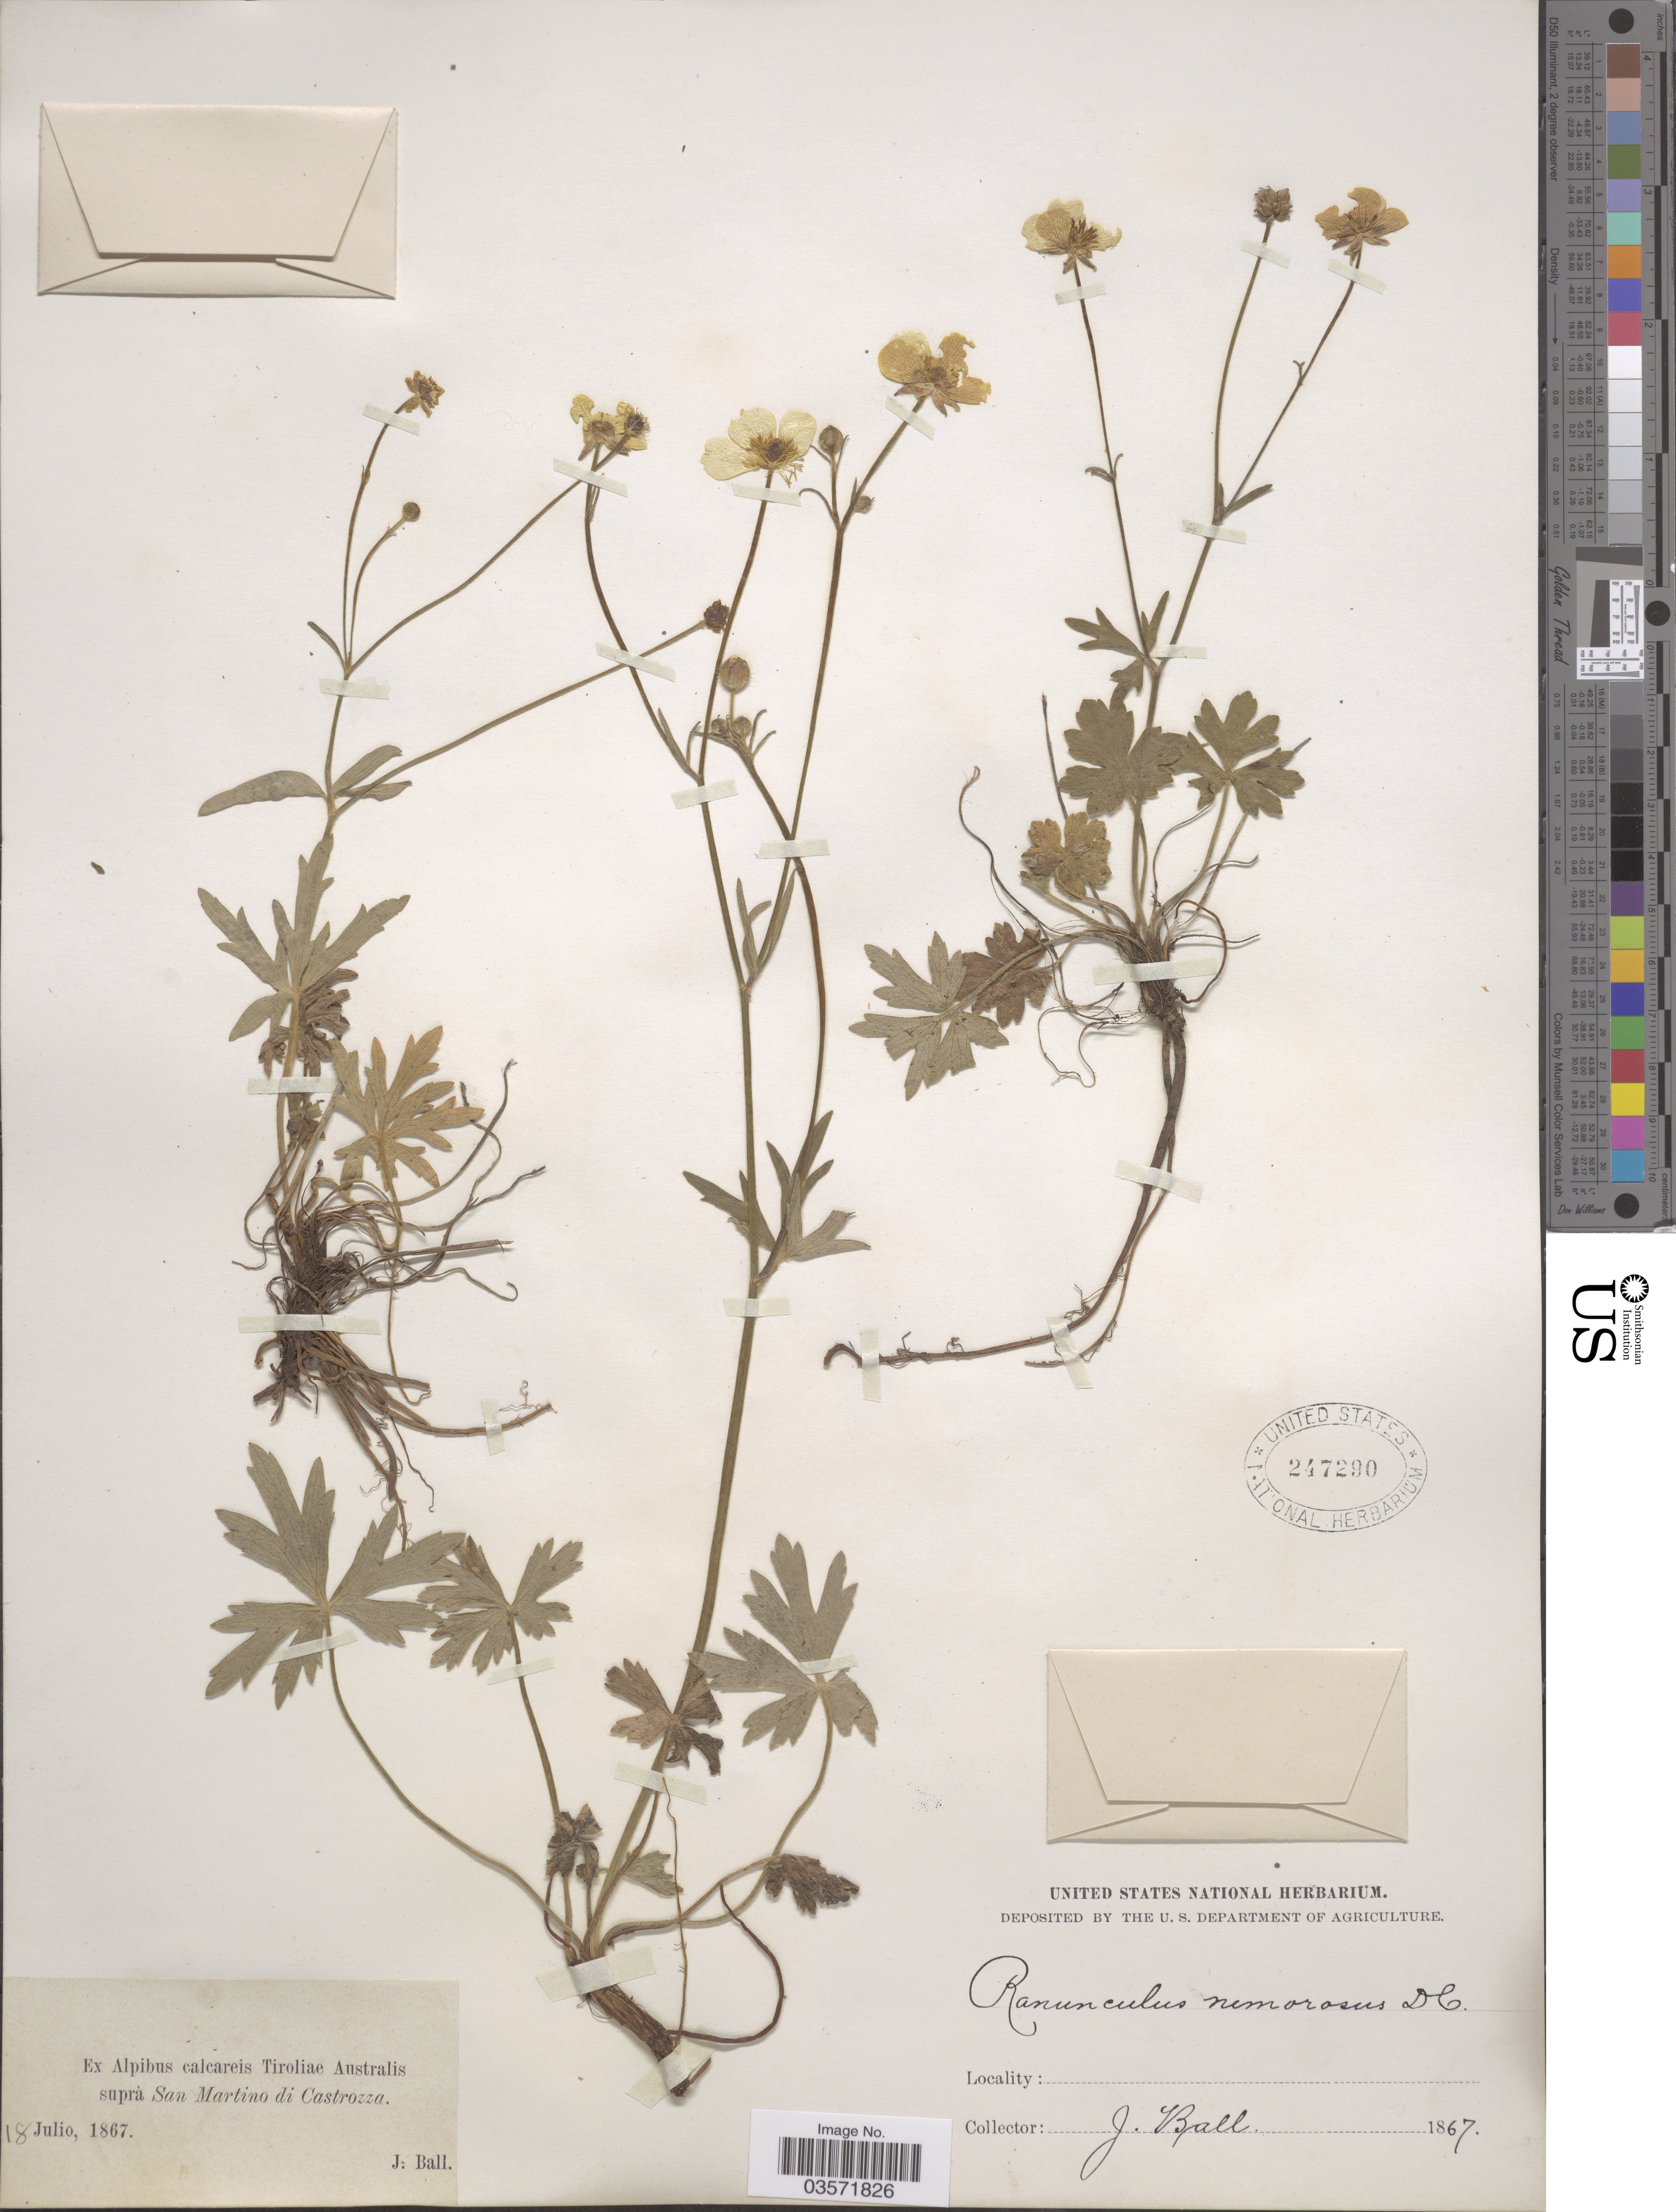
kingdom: Plantae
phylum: Tracheophyta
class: Magnoliopsida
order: Ranunculales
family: Ranunculaceae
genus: Ranunculus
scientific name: Ranunculus nemorosus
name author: DC.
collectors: J. Ball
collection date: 1867-07-18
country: Austria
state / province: Tirol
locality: Ex Alpibus calcareis Tiroliae Australis suprà San Martino di Castrozza.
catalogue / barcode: US 247290